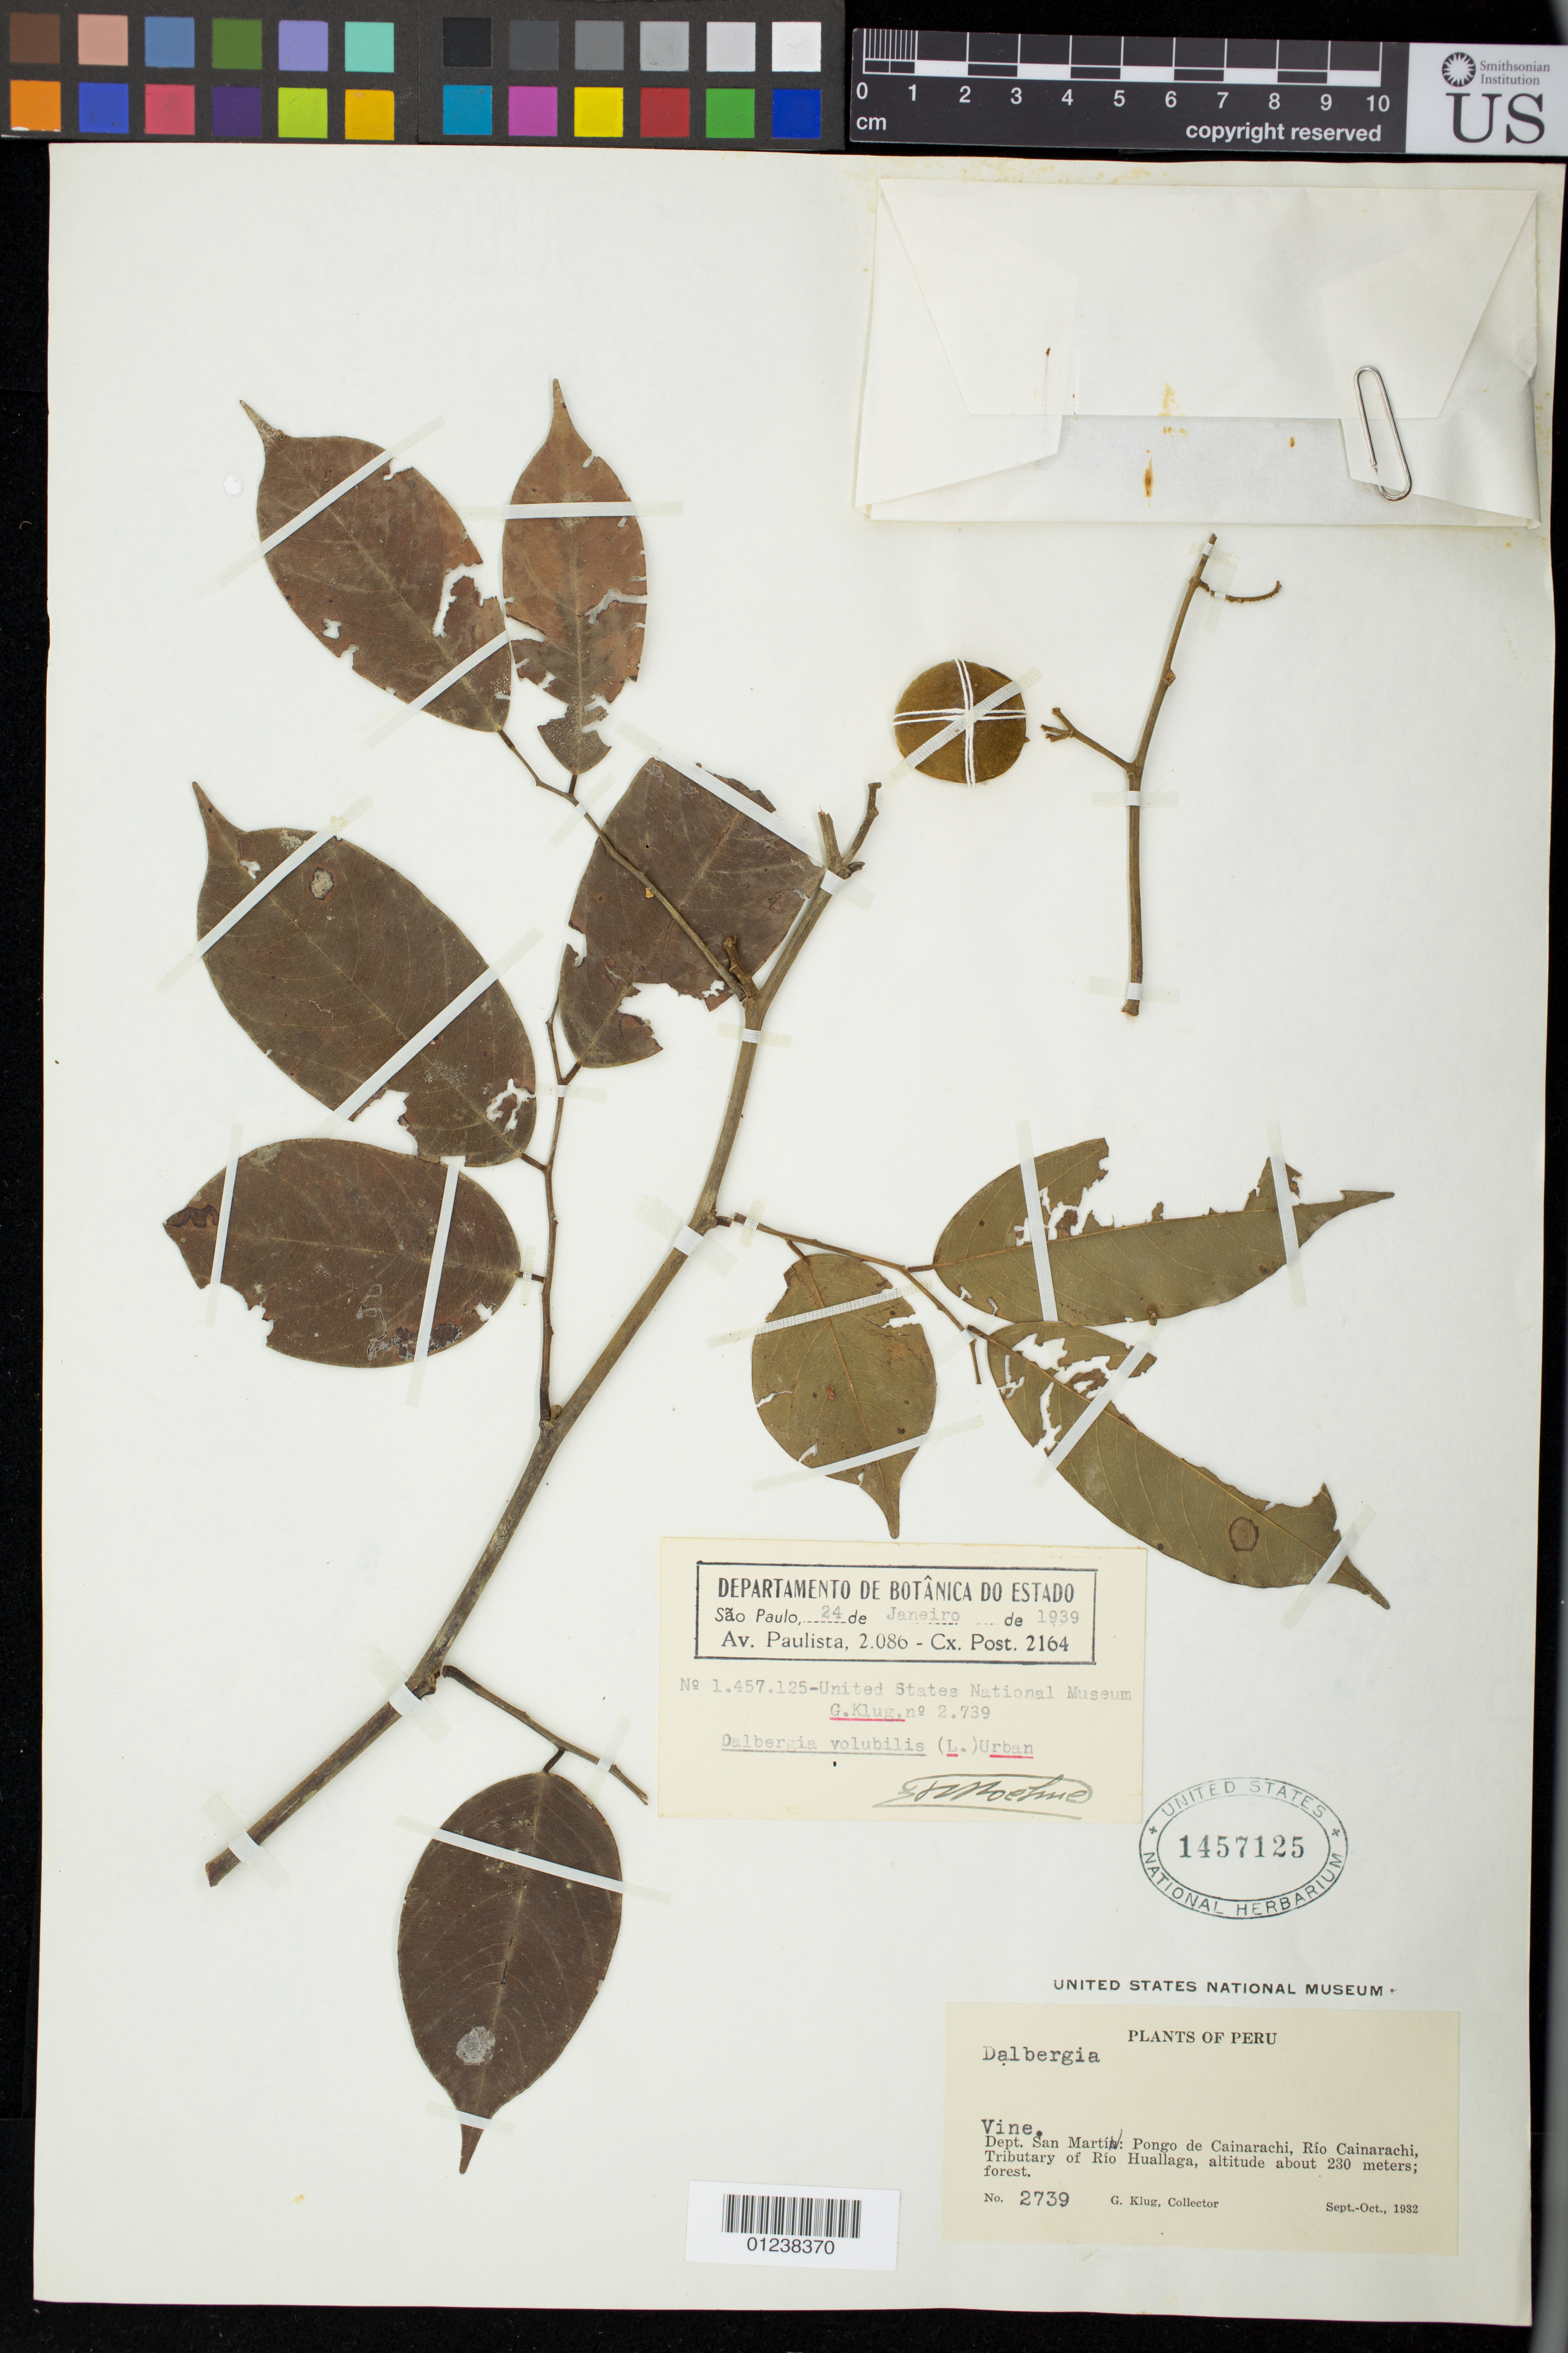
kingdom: Plantae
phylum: Tracheophyta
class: Magnoliopsida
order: Fabales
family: Fabaceae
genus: Dalbergia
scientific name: Dalbergia monetaria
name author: L. f.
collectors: G. Klug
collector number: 2739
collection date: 1932-09/1932-10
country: Peru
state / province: San Martín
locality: Pongo de Cainarachi, Rio Cainarachi, Tributary of Rio Huallaga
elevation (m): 230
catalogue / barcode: US 1457125